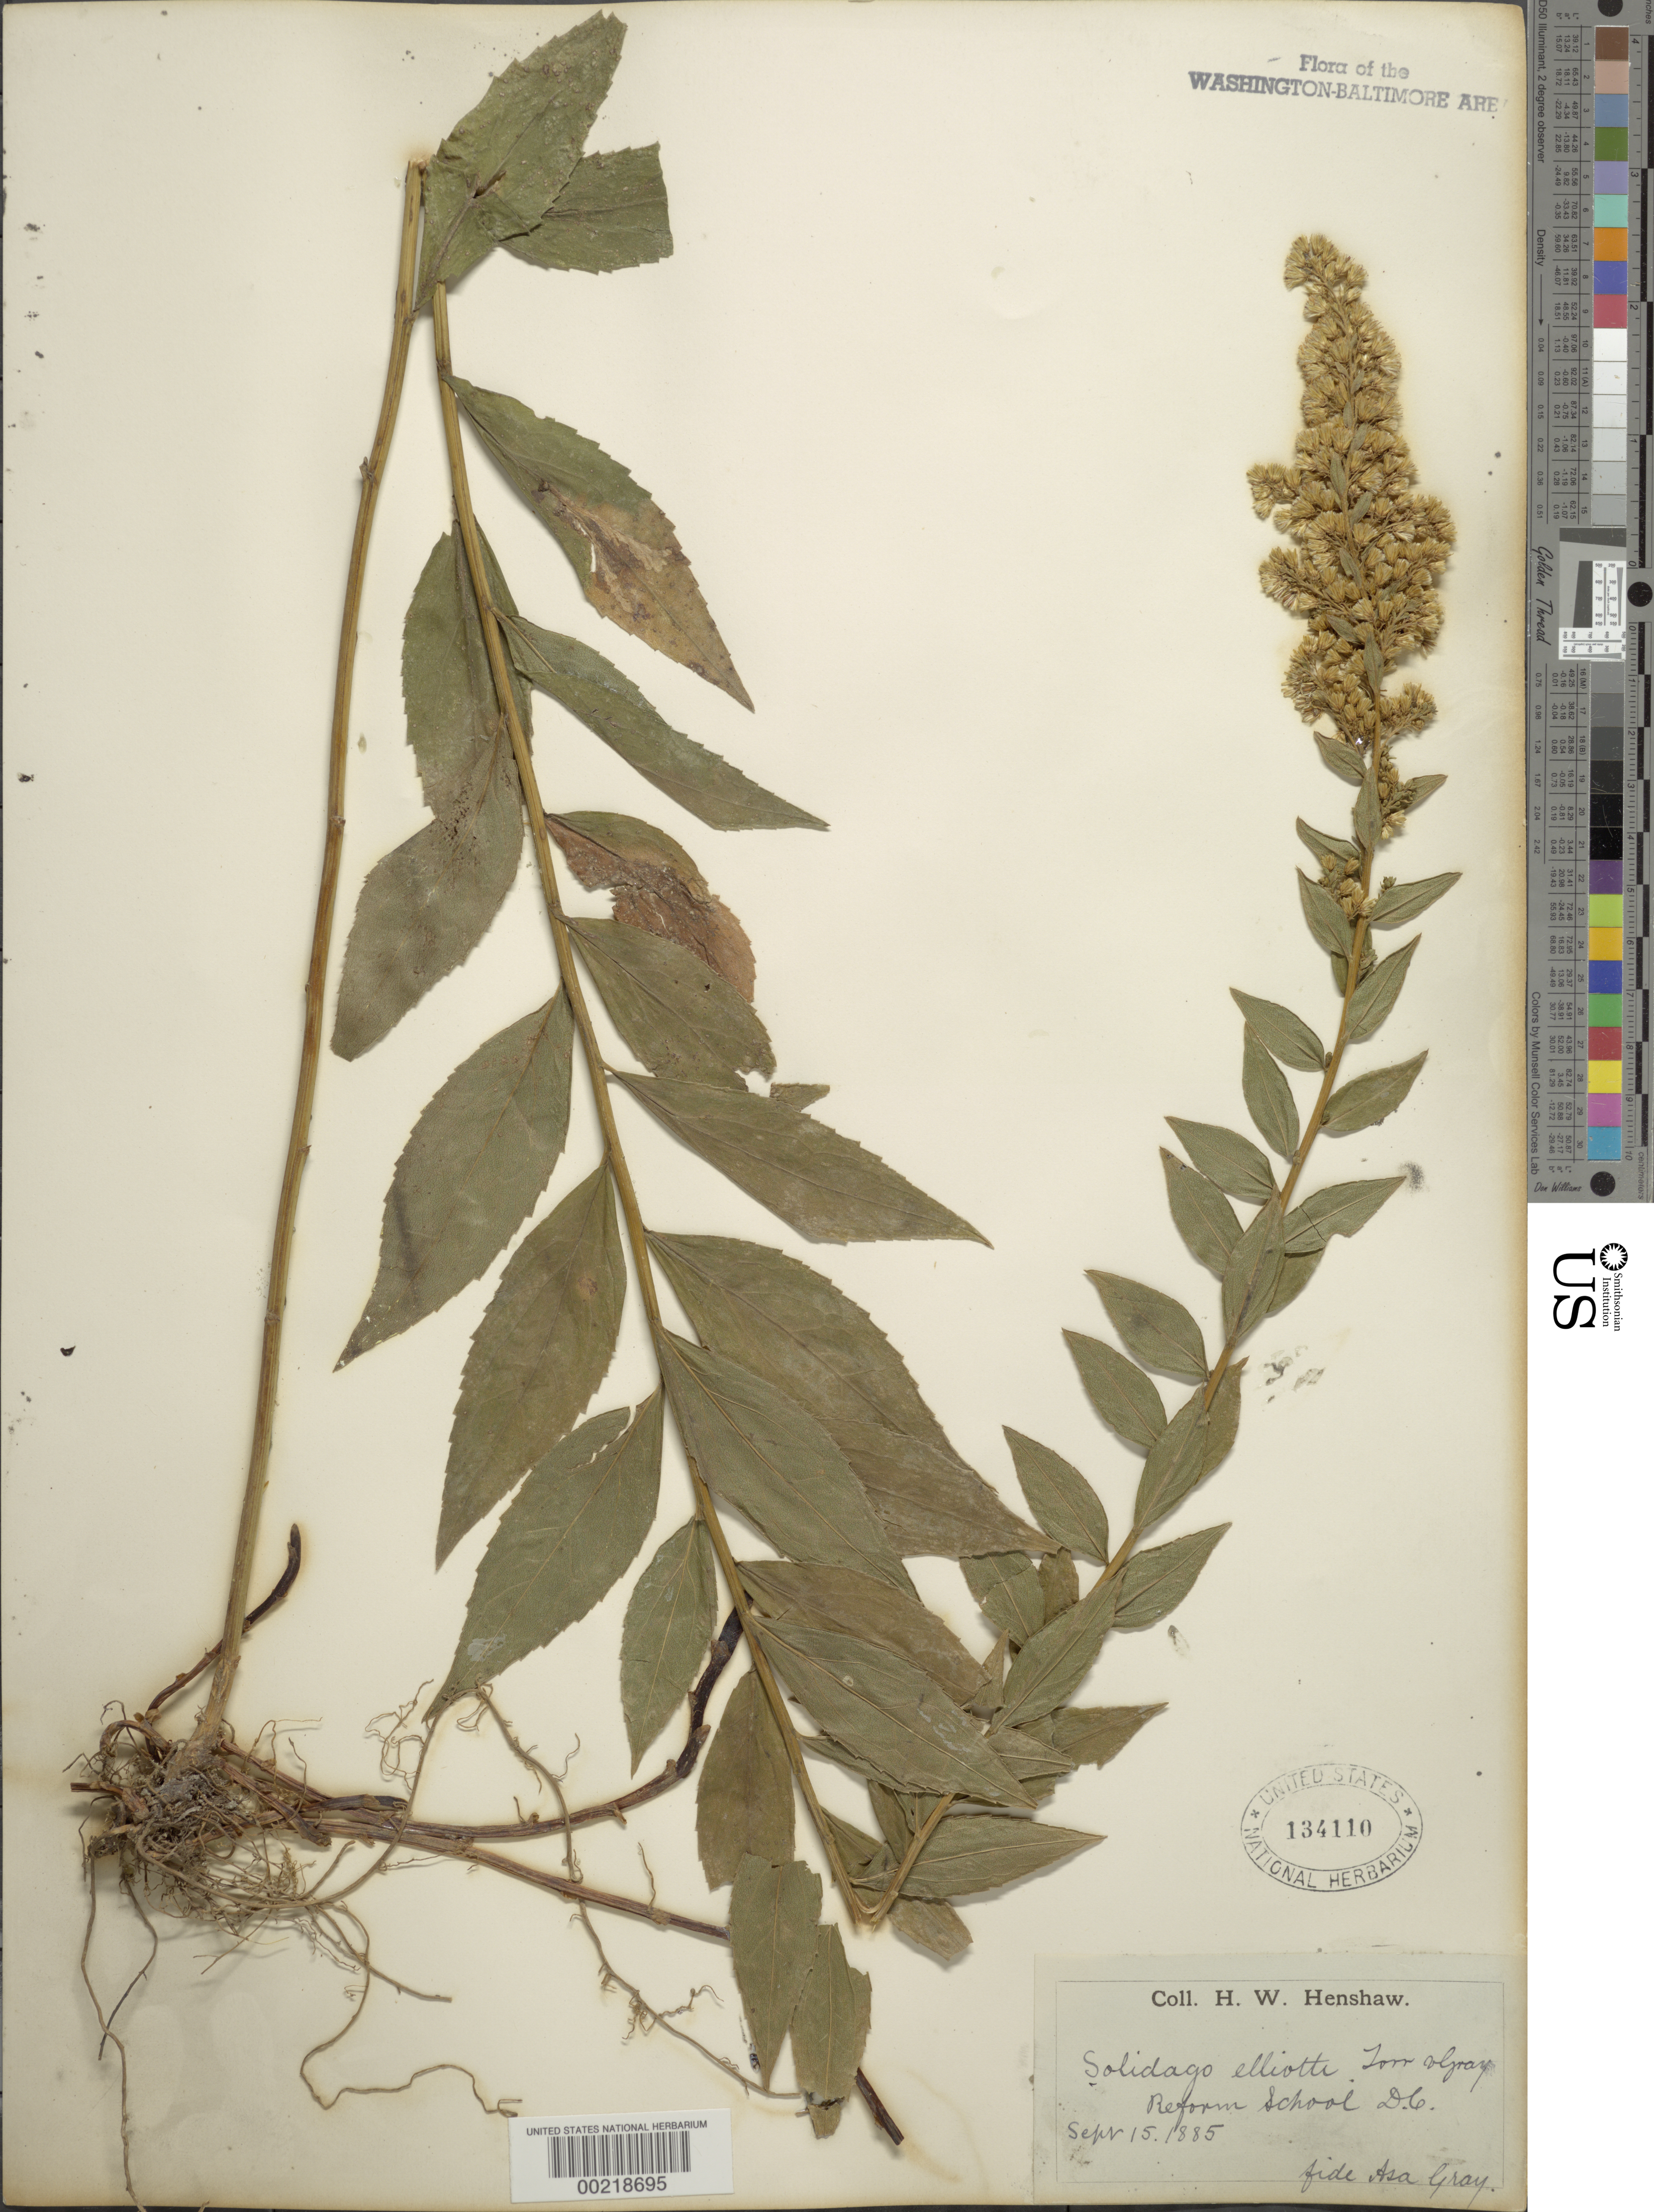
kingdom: Plantae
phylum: Tracheophyta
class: Magnoliopsida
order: Asterales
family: Asteraceae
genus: Solidago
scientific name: Solidago latissimifolia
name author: Mill.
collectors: H. Henshaw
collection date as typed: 15 Sep 1885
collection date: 1885-09-15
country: United States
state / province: District of Columbia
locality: Reform School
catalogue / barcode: US 134110